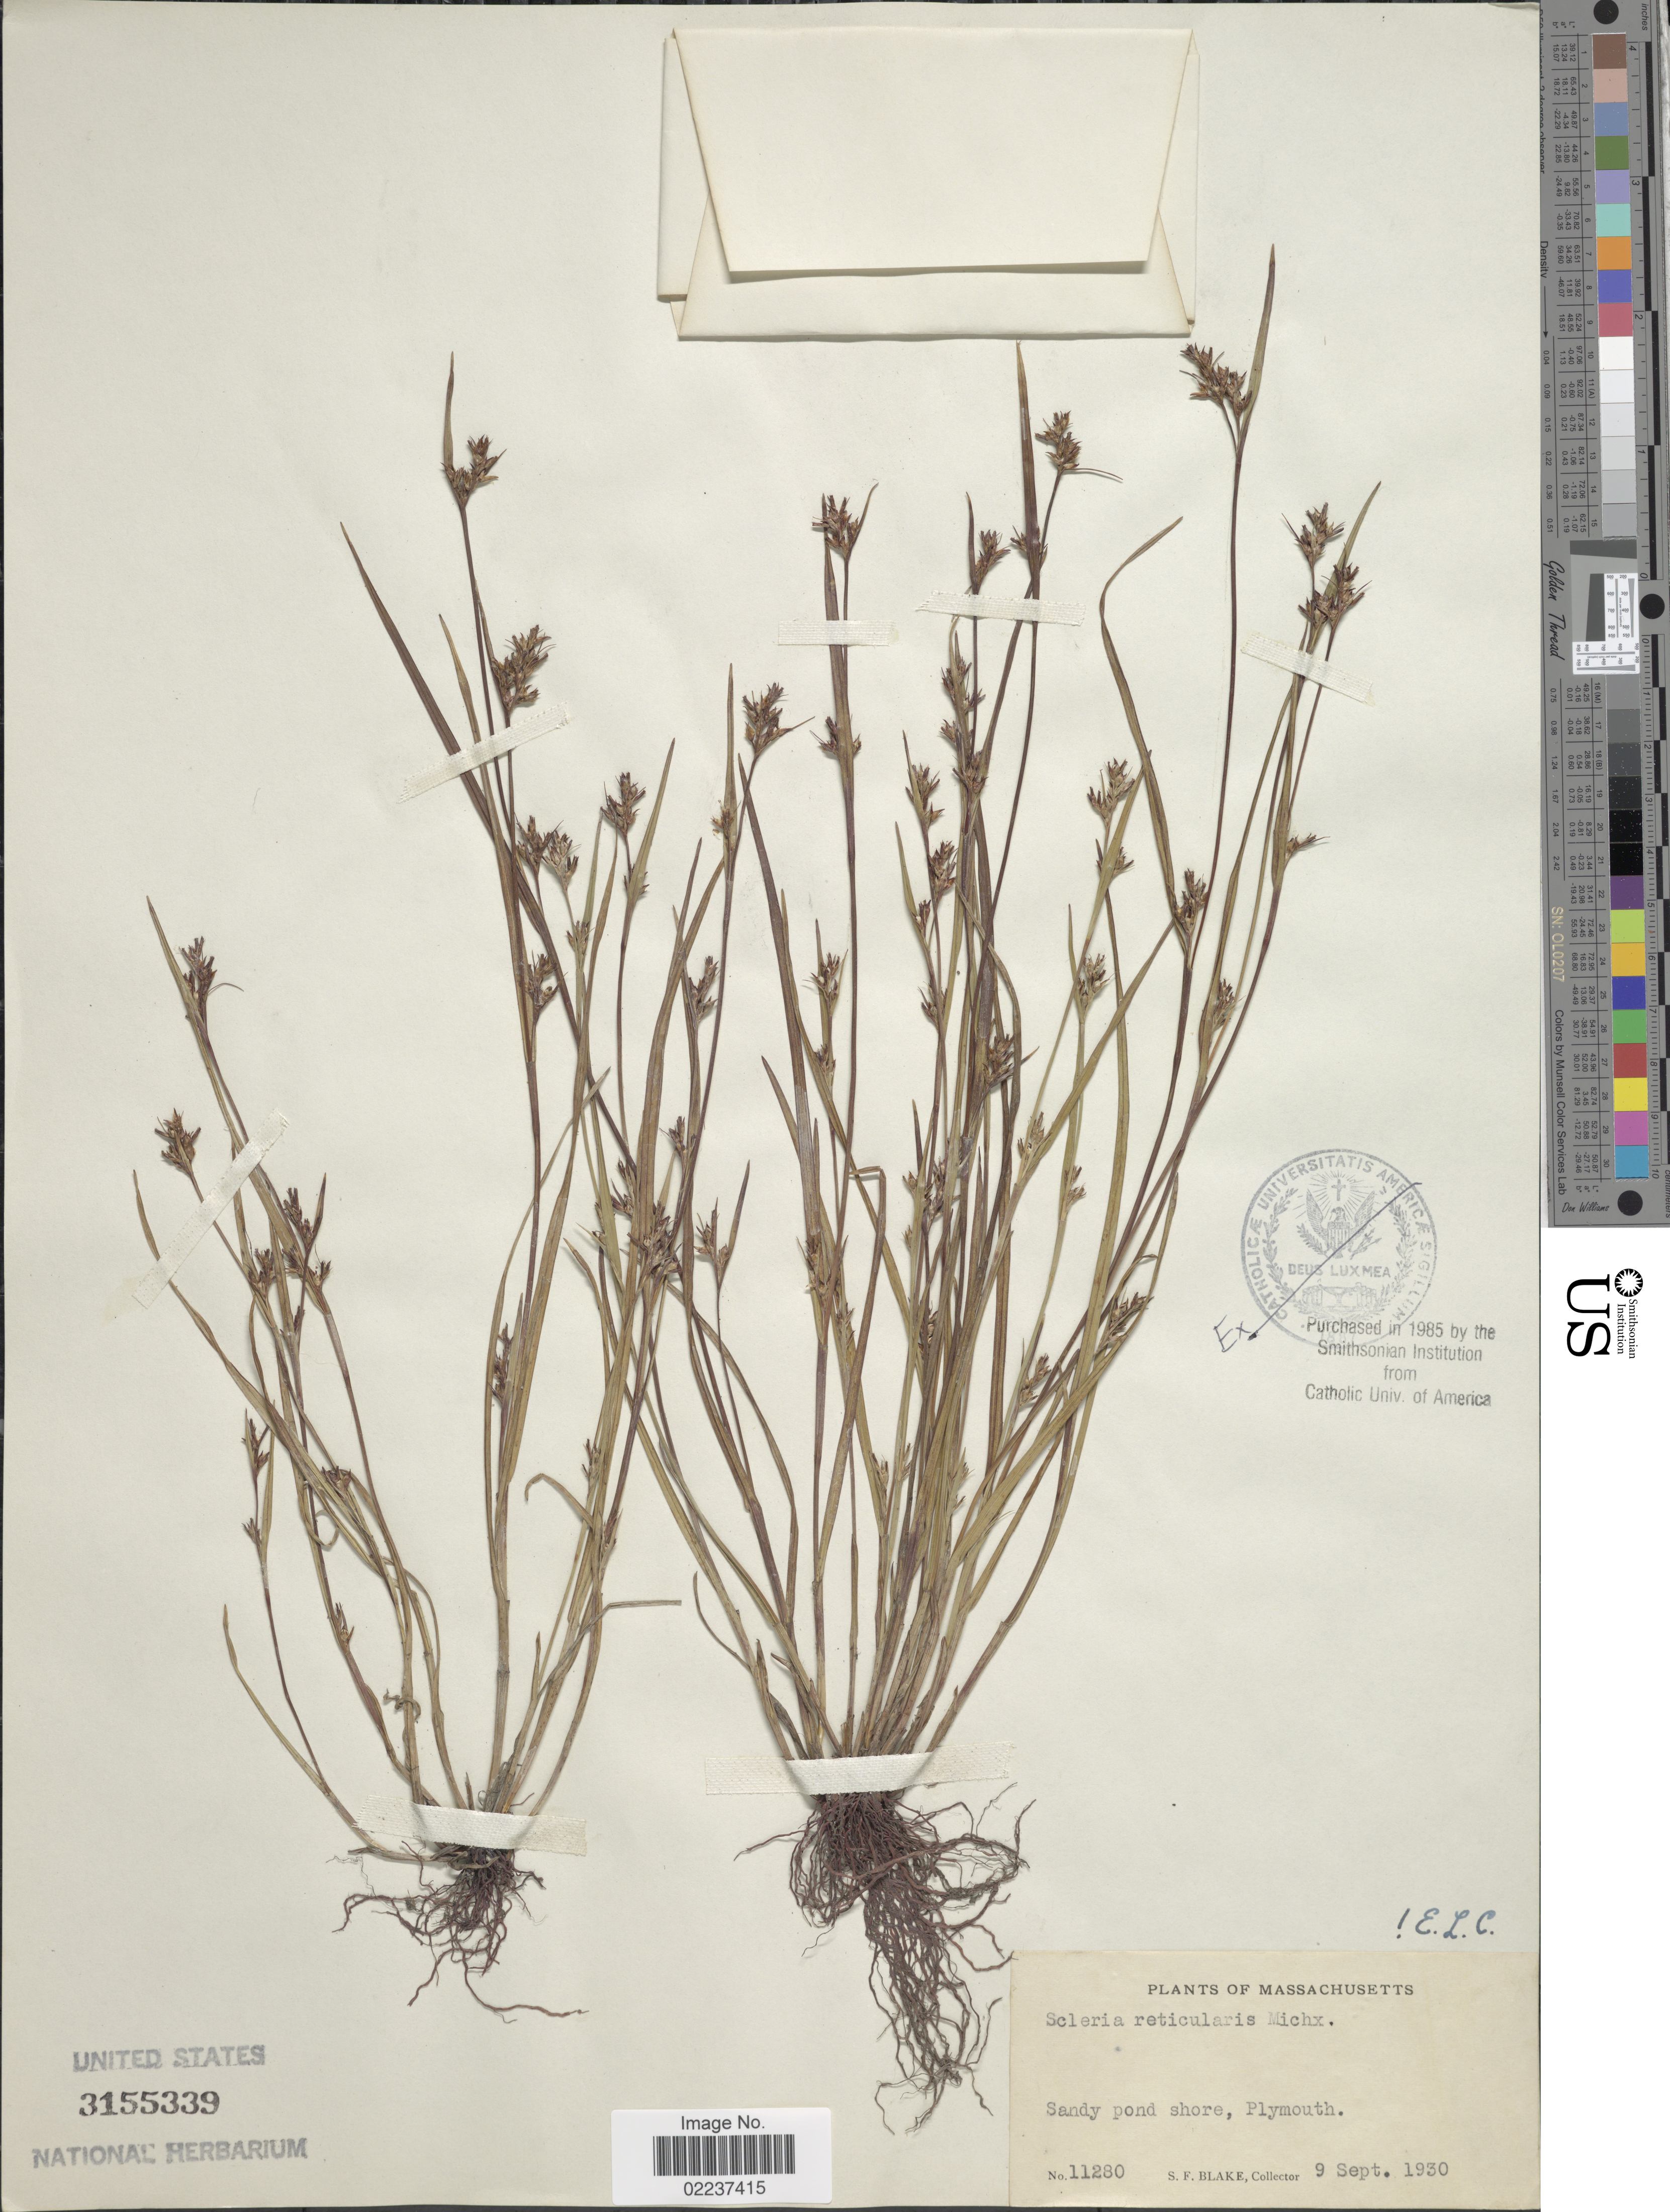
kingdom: Plantae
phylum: Tracheophyta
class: Liliopsida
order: Poales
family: Cyperaceae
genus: Scleria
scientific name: Scleria reticularis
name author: Michx.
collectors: S. Blake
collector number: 11280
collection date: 1930-09-09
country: United States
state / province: Massachusetts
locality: Plymouth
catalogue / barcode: US 3155339